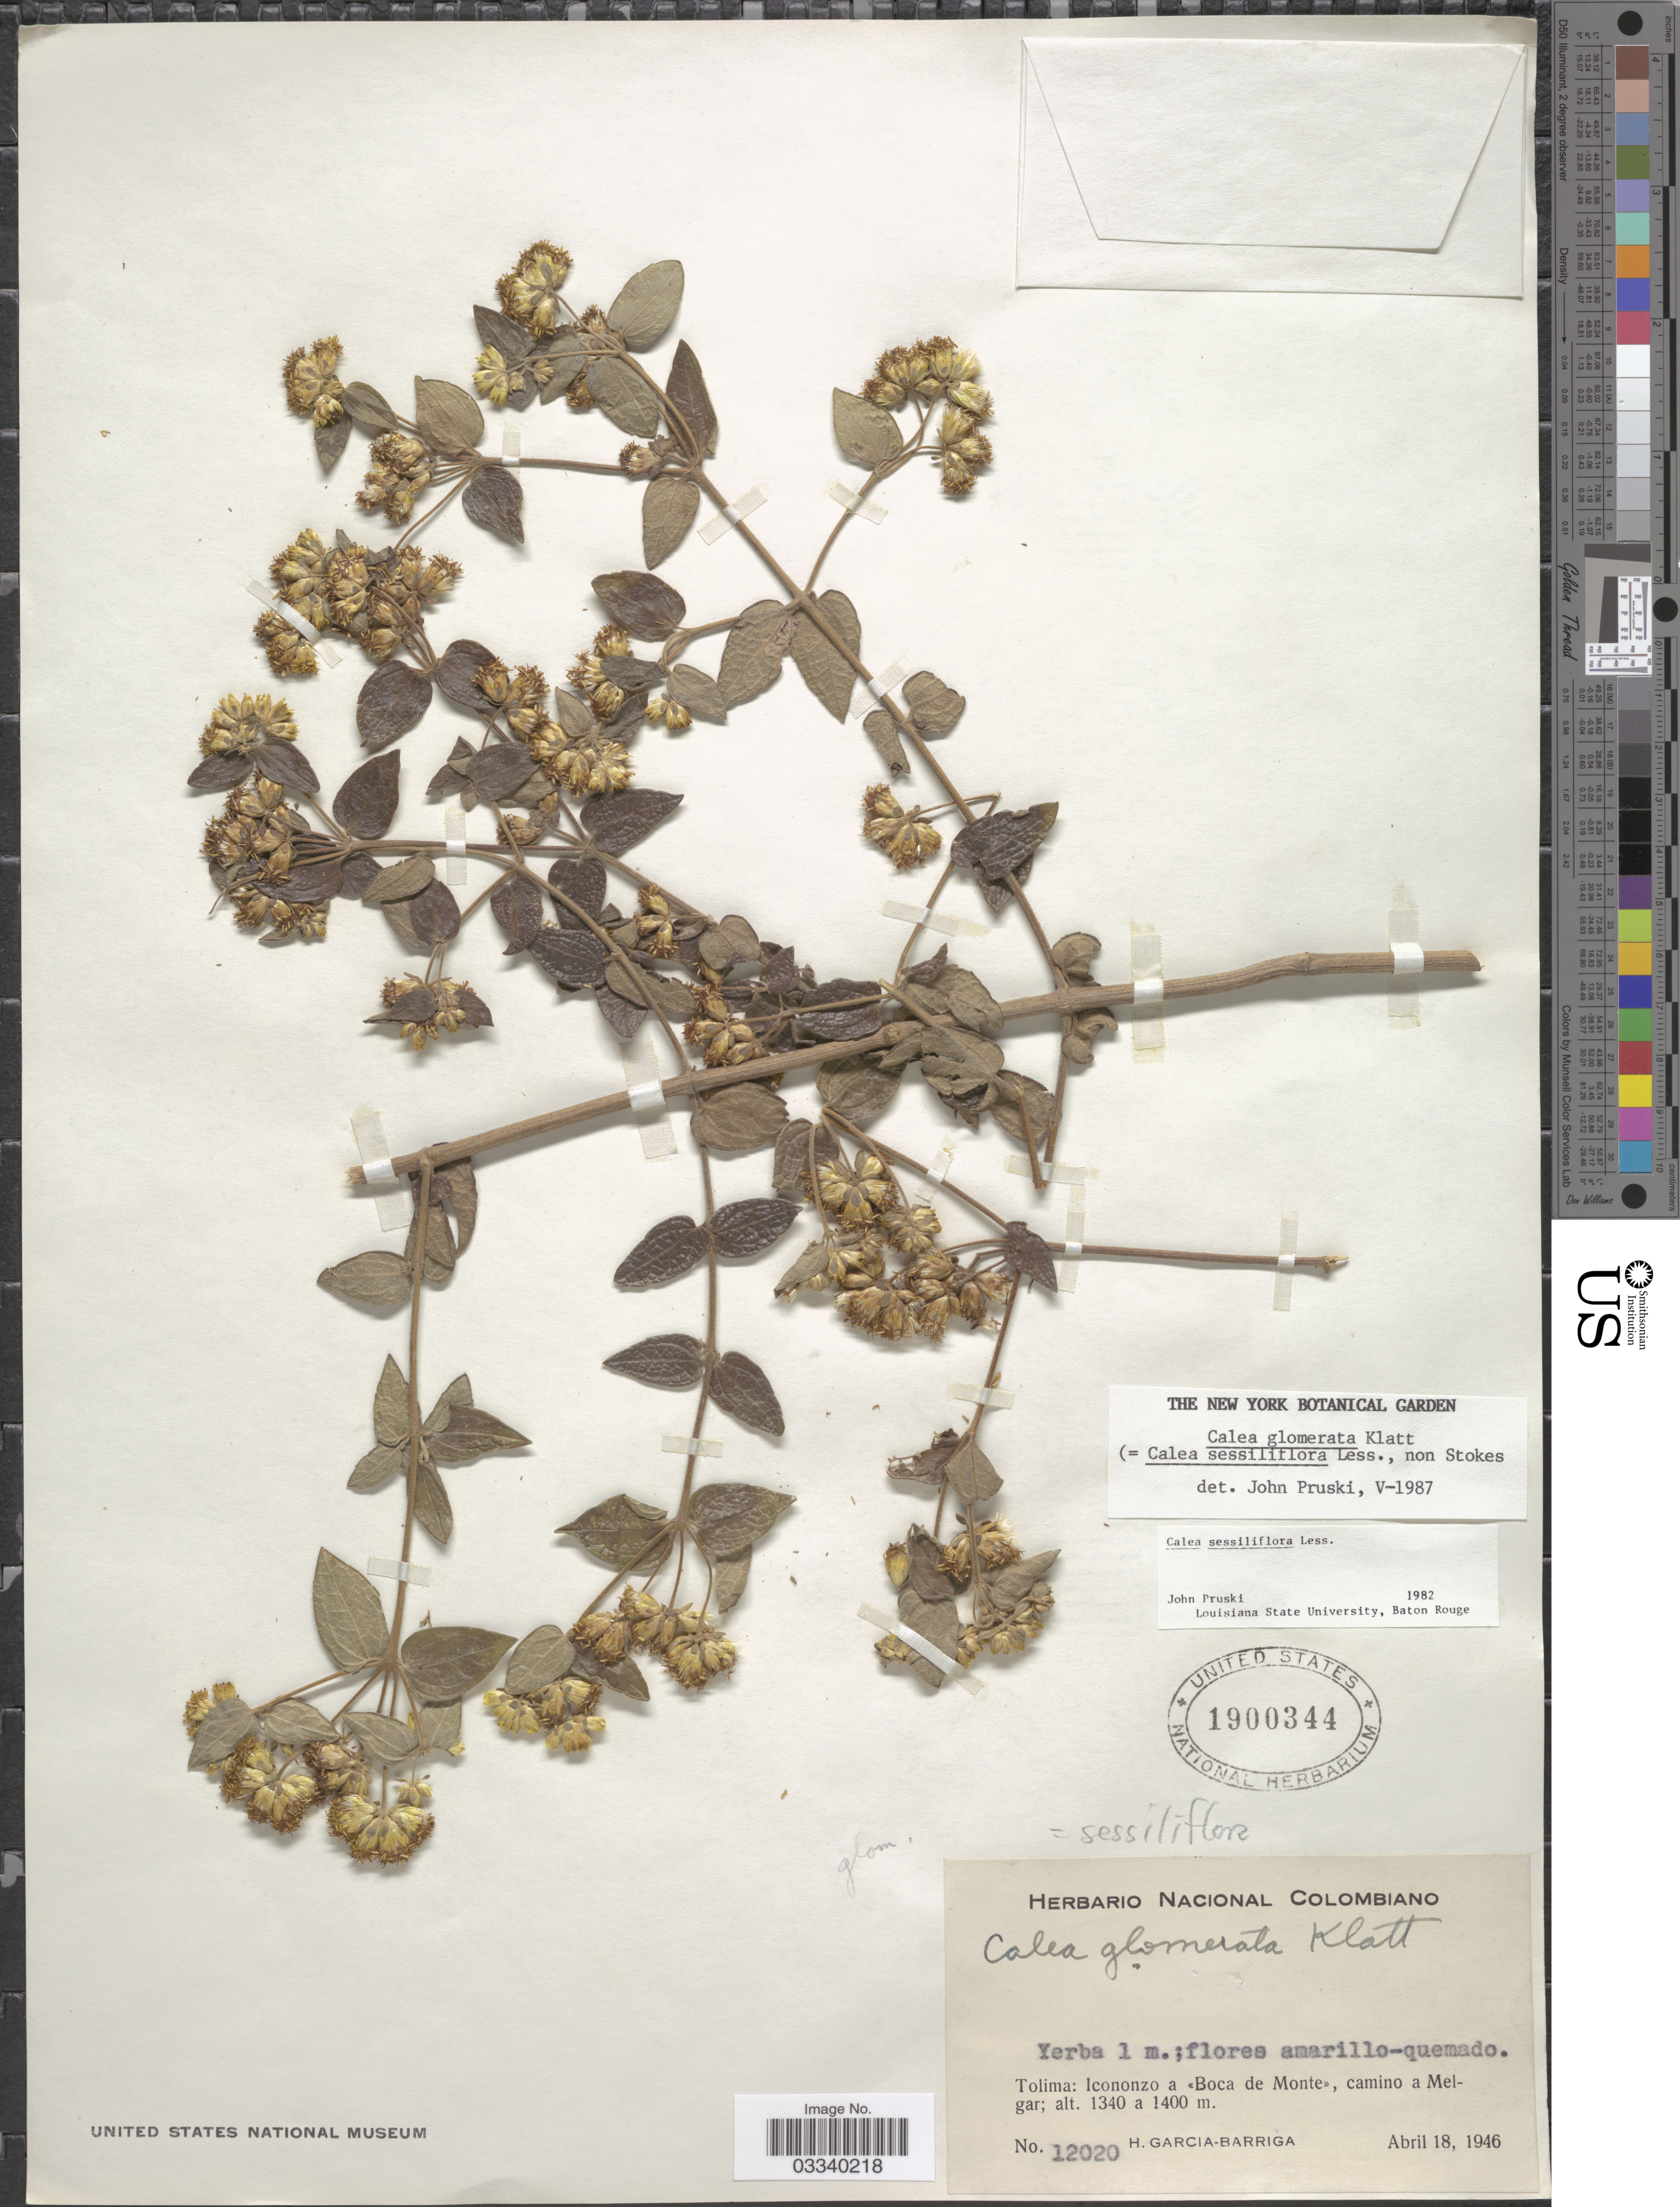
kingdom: Plantae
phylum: Tracheophyta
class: Magnoliopsida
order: Asterales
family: Asteraceae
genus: Calea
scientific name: Calea sessiliflora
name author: Less.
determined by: Pruski, J. F.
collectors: H. García Barriga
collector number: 12020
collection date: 1946-04-18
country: Colombia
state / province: Tolima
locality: Icononzo a Boca de Monte, camino a Melgar.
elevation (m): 1340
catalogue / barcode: US 1900344